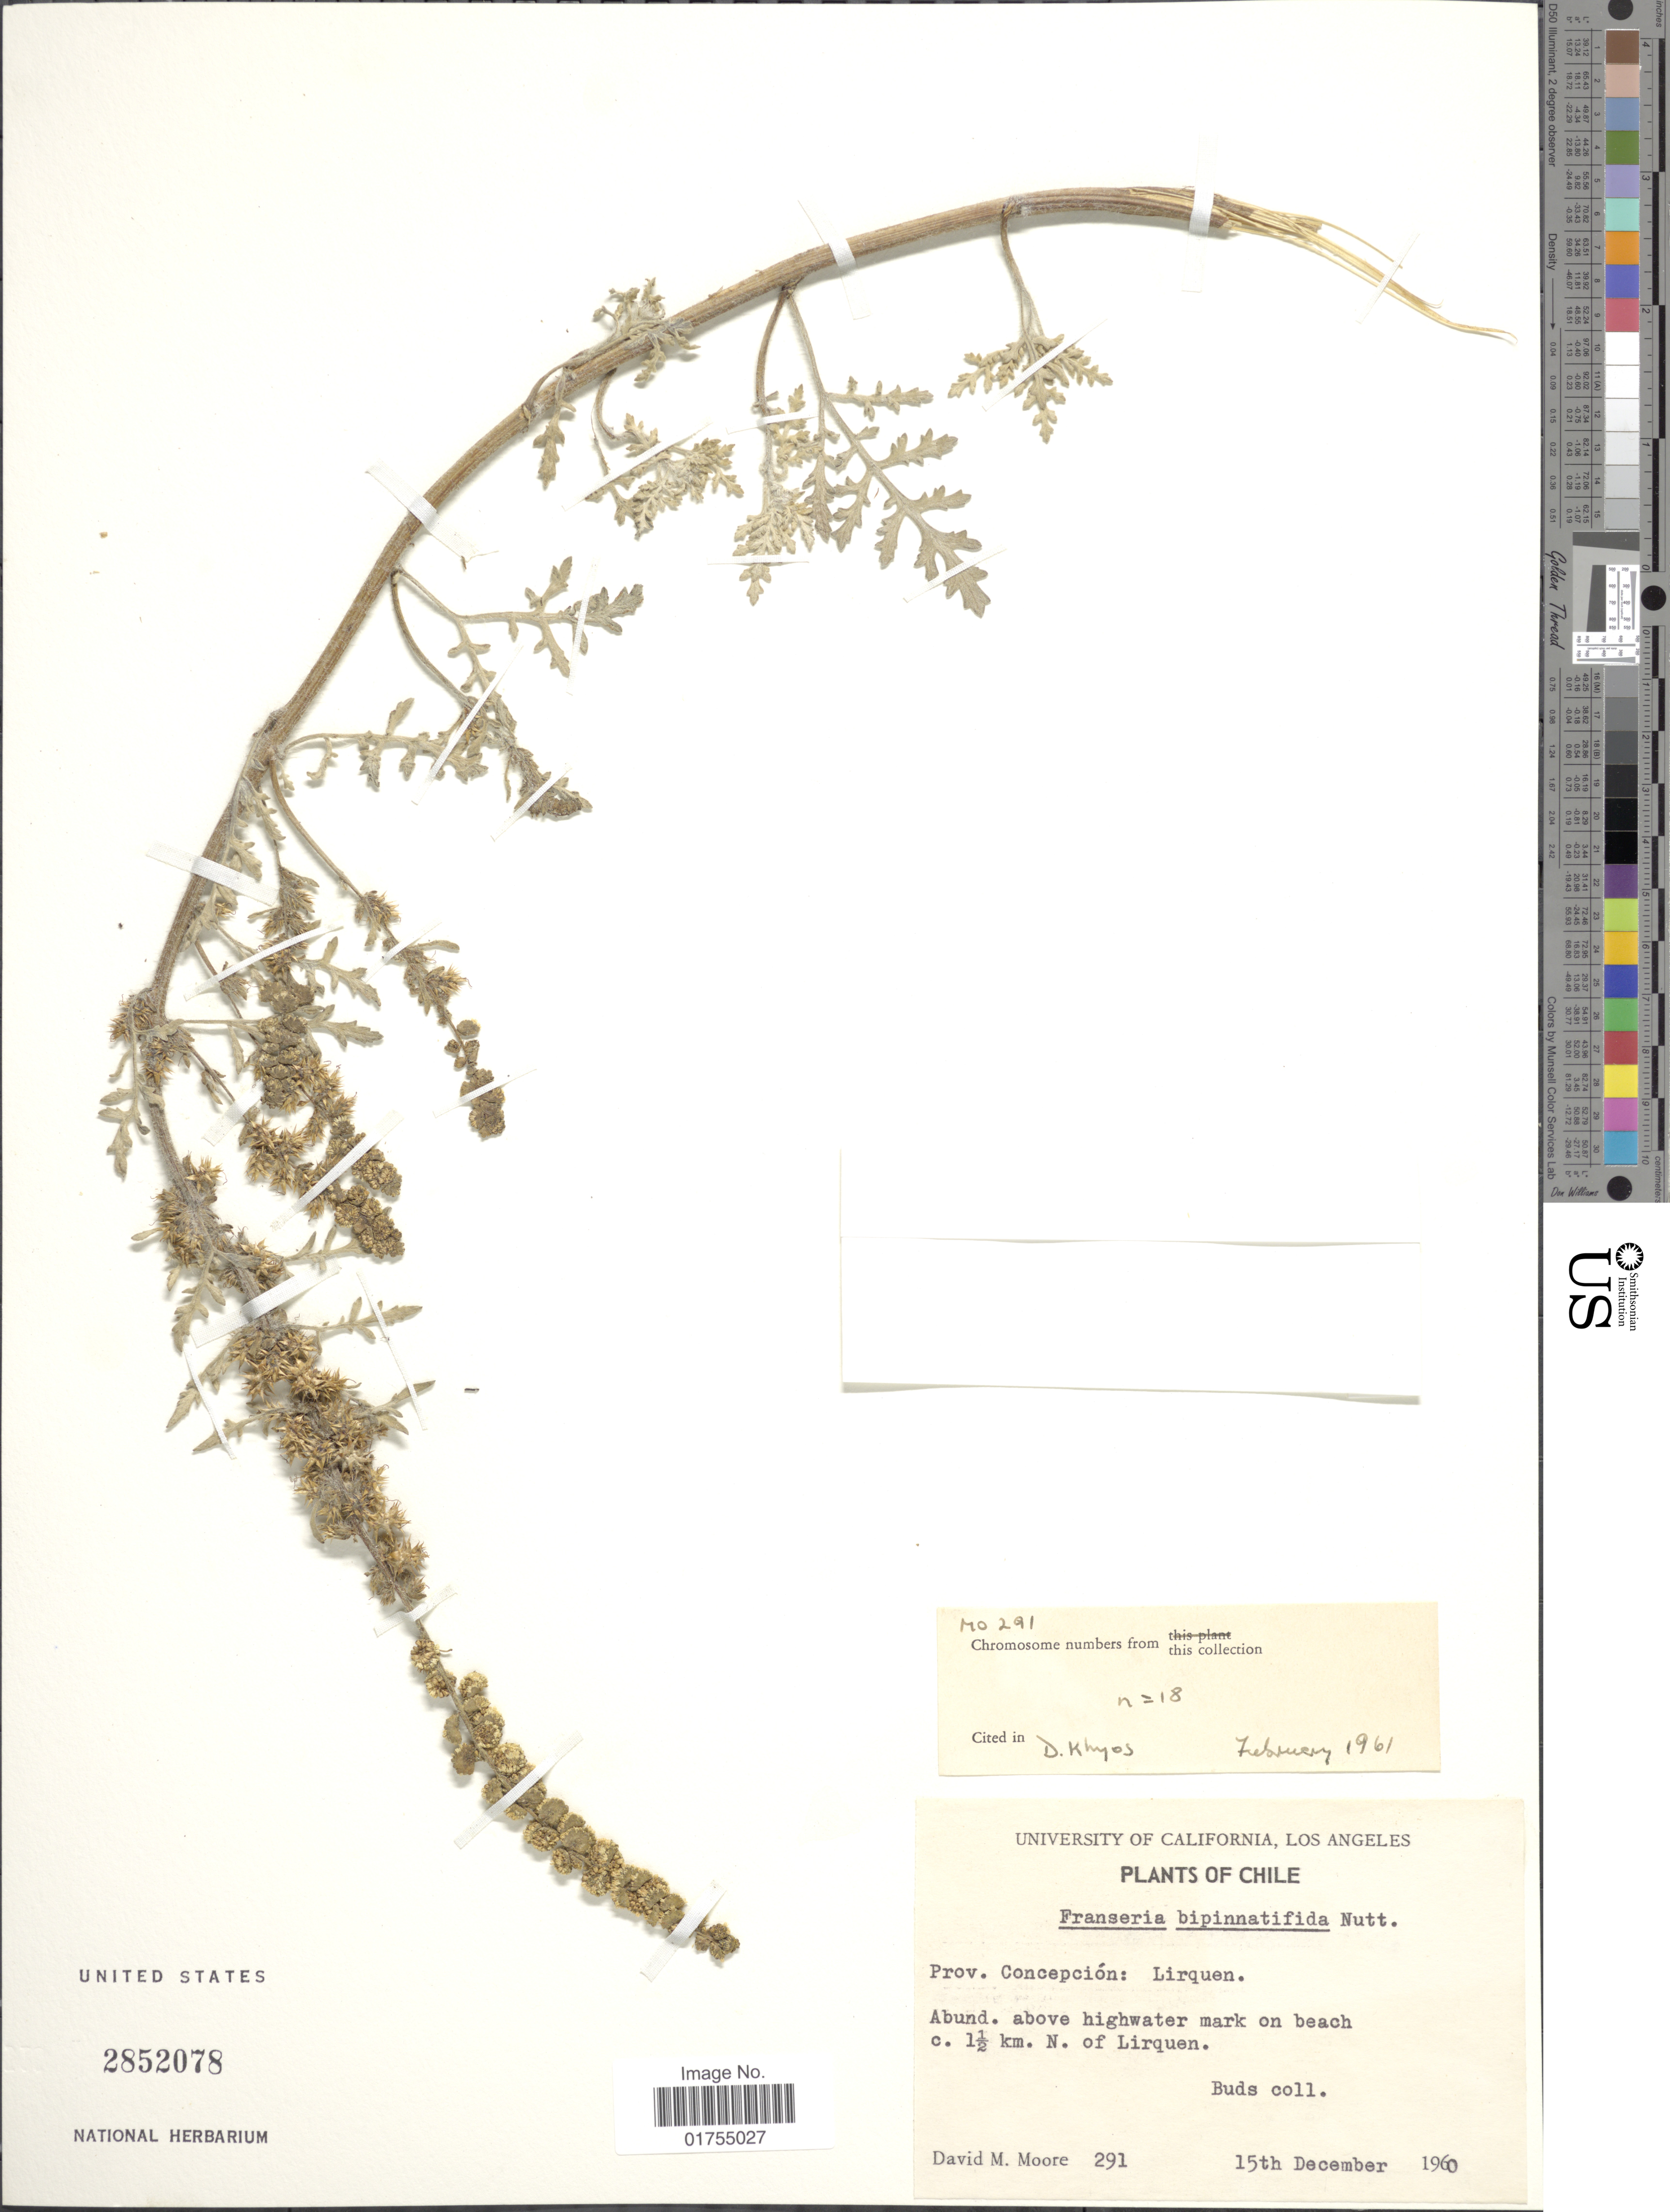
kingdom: Plantae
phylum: Tracheophyta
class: Magnoliopsida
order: Asterales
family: Asteraceae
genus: Franseria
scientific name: Franseria bipinnatifida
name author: (A. Gray) A. Gray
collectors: D. Moore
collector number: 291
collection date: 1960-12-15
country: Chile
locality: Prov. Concepcion: Lirquen. Abund. above highwater mark on beach c. 1 1/2 km N of Lirquen. Buds coll.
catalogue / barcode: US 2852078